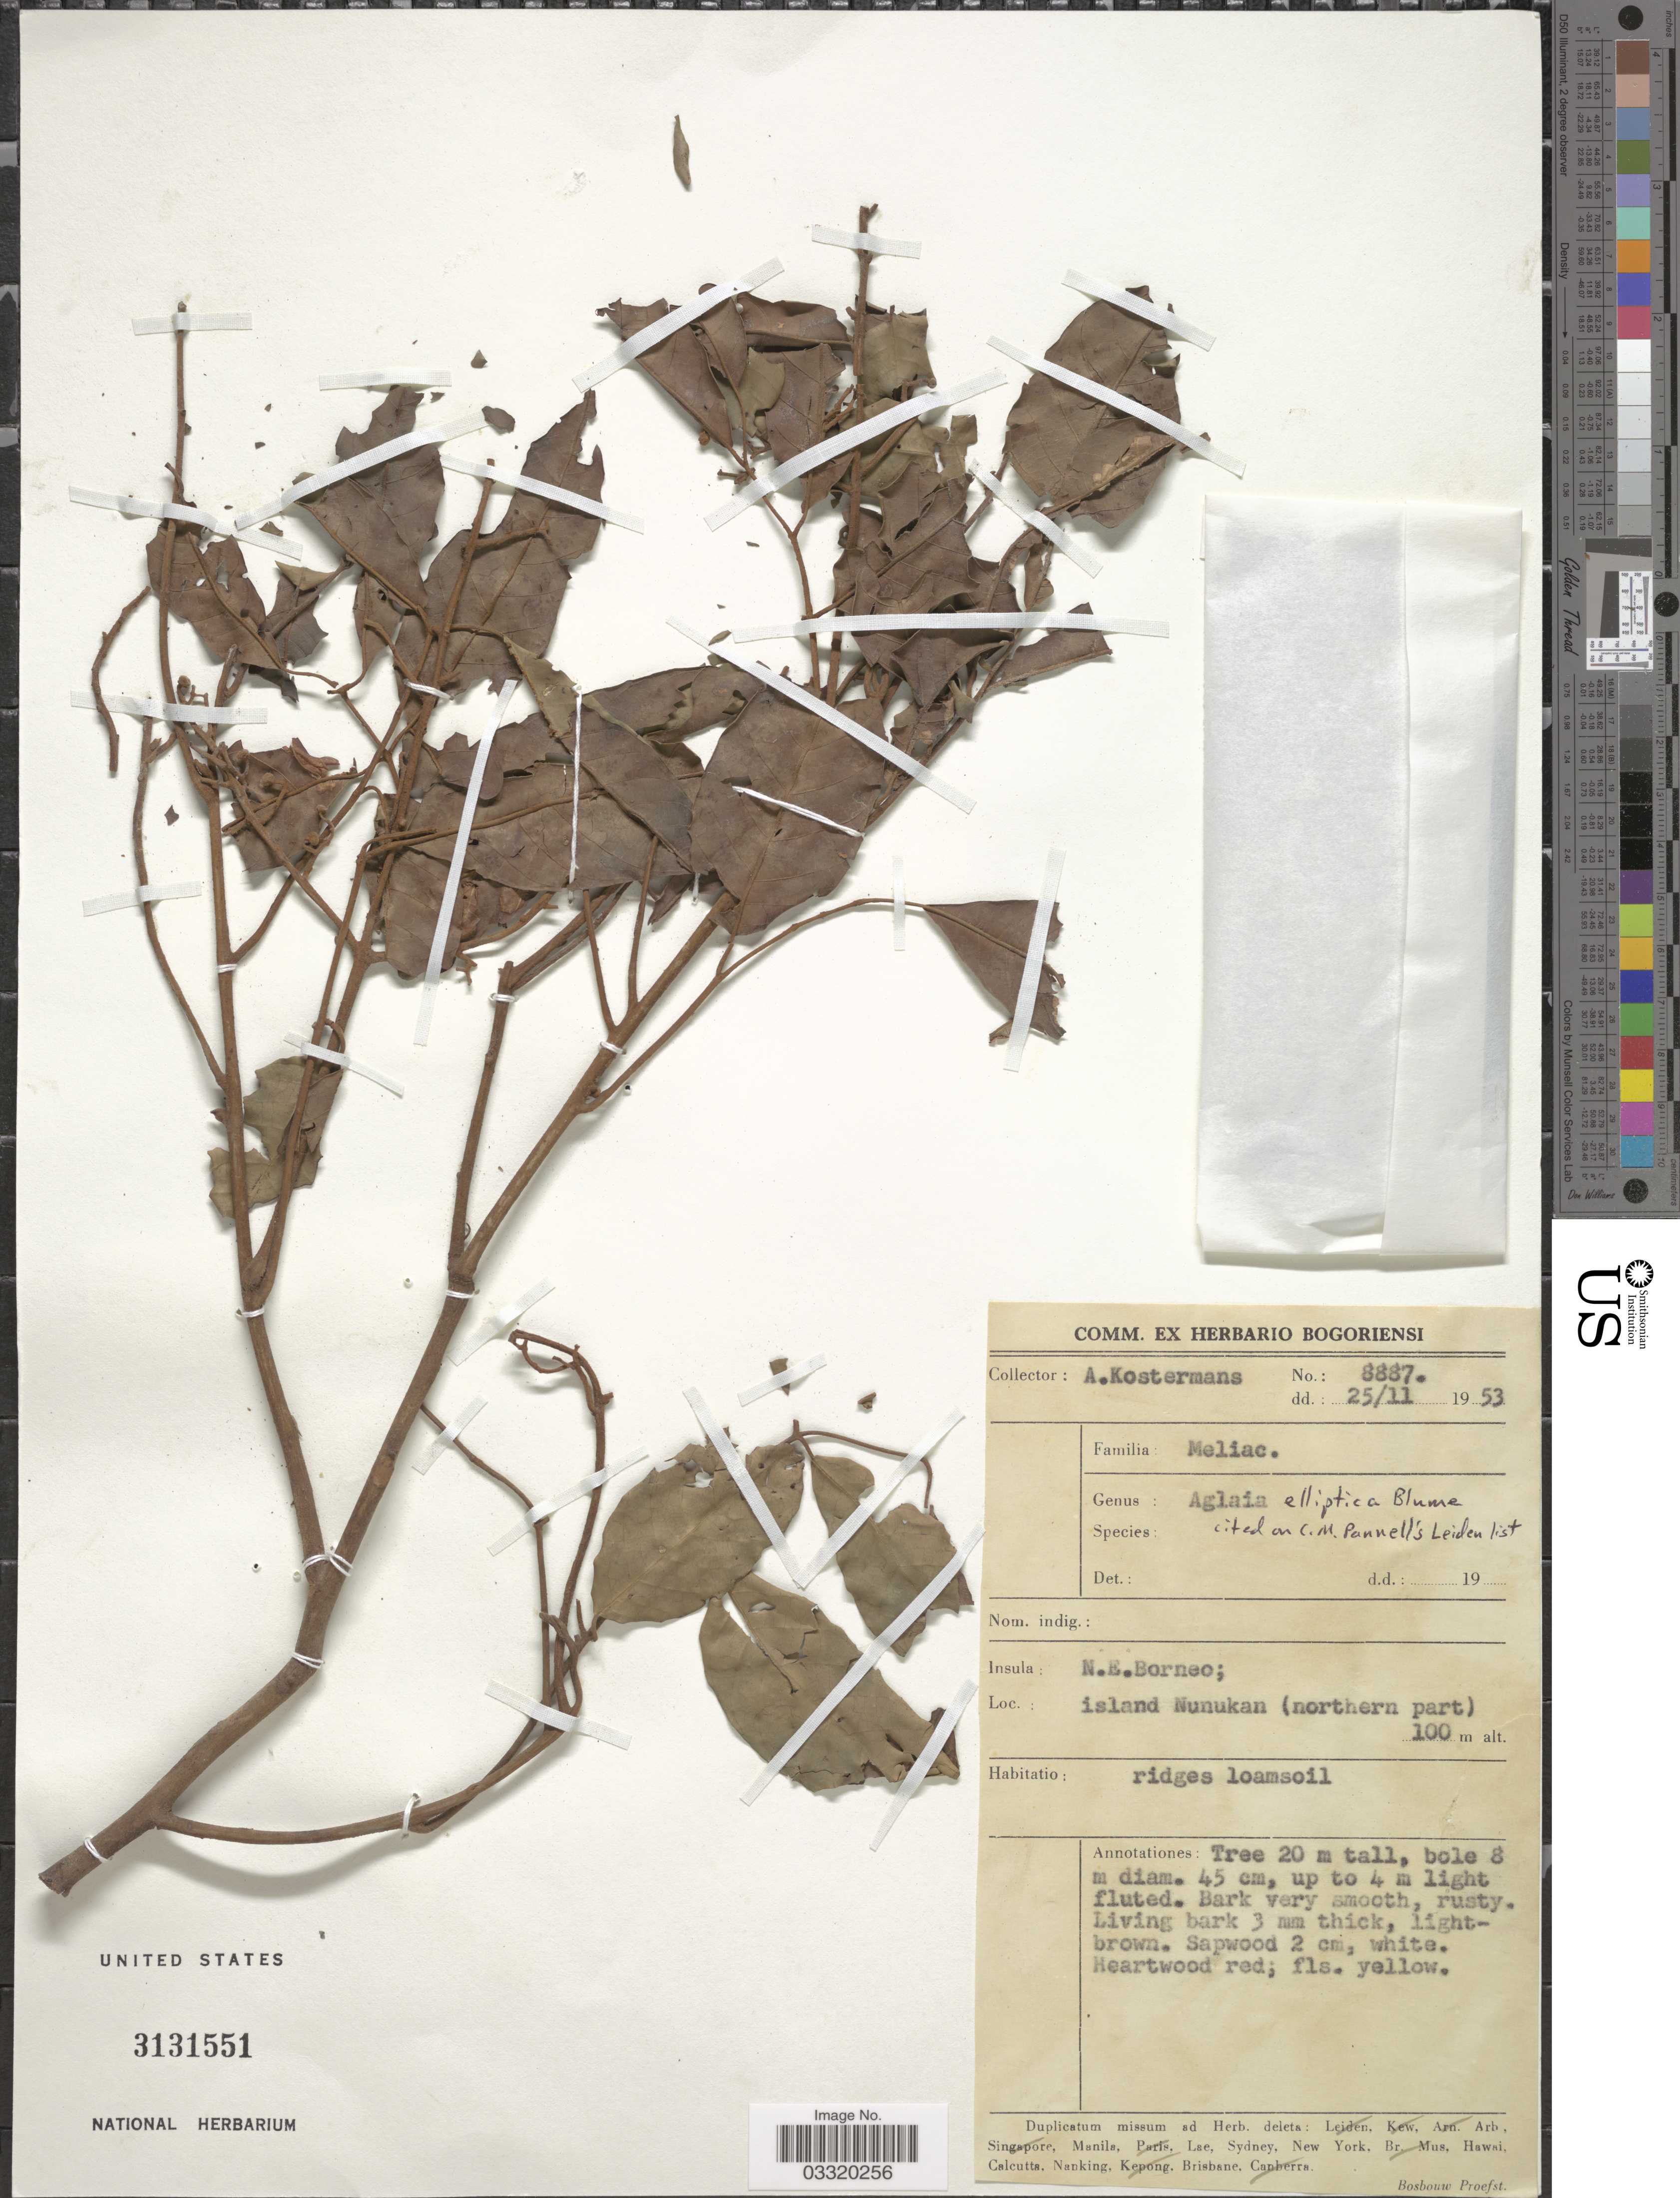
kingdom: Plantae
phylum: Tracheophyta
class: Magnoliopsida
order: Sapindales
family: Meliaceae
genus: Aglaia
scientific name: Aglaia elliptica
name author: Blume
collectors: A. J. G. Kostermans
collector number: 8887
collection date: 1953-11-25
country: Indonesia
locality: Insula: N. E. Borneo; island Nunukan (northern part).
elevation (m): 100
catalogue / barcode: US 3131551